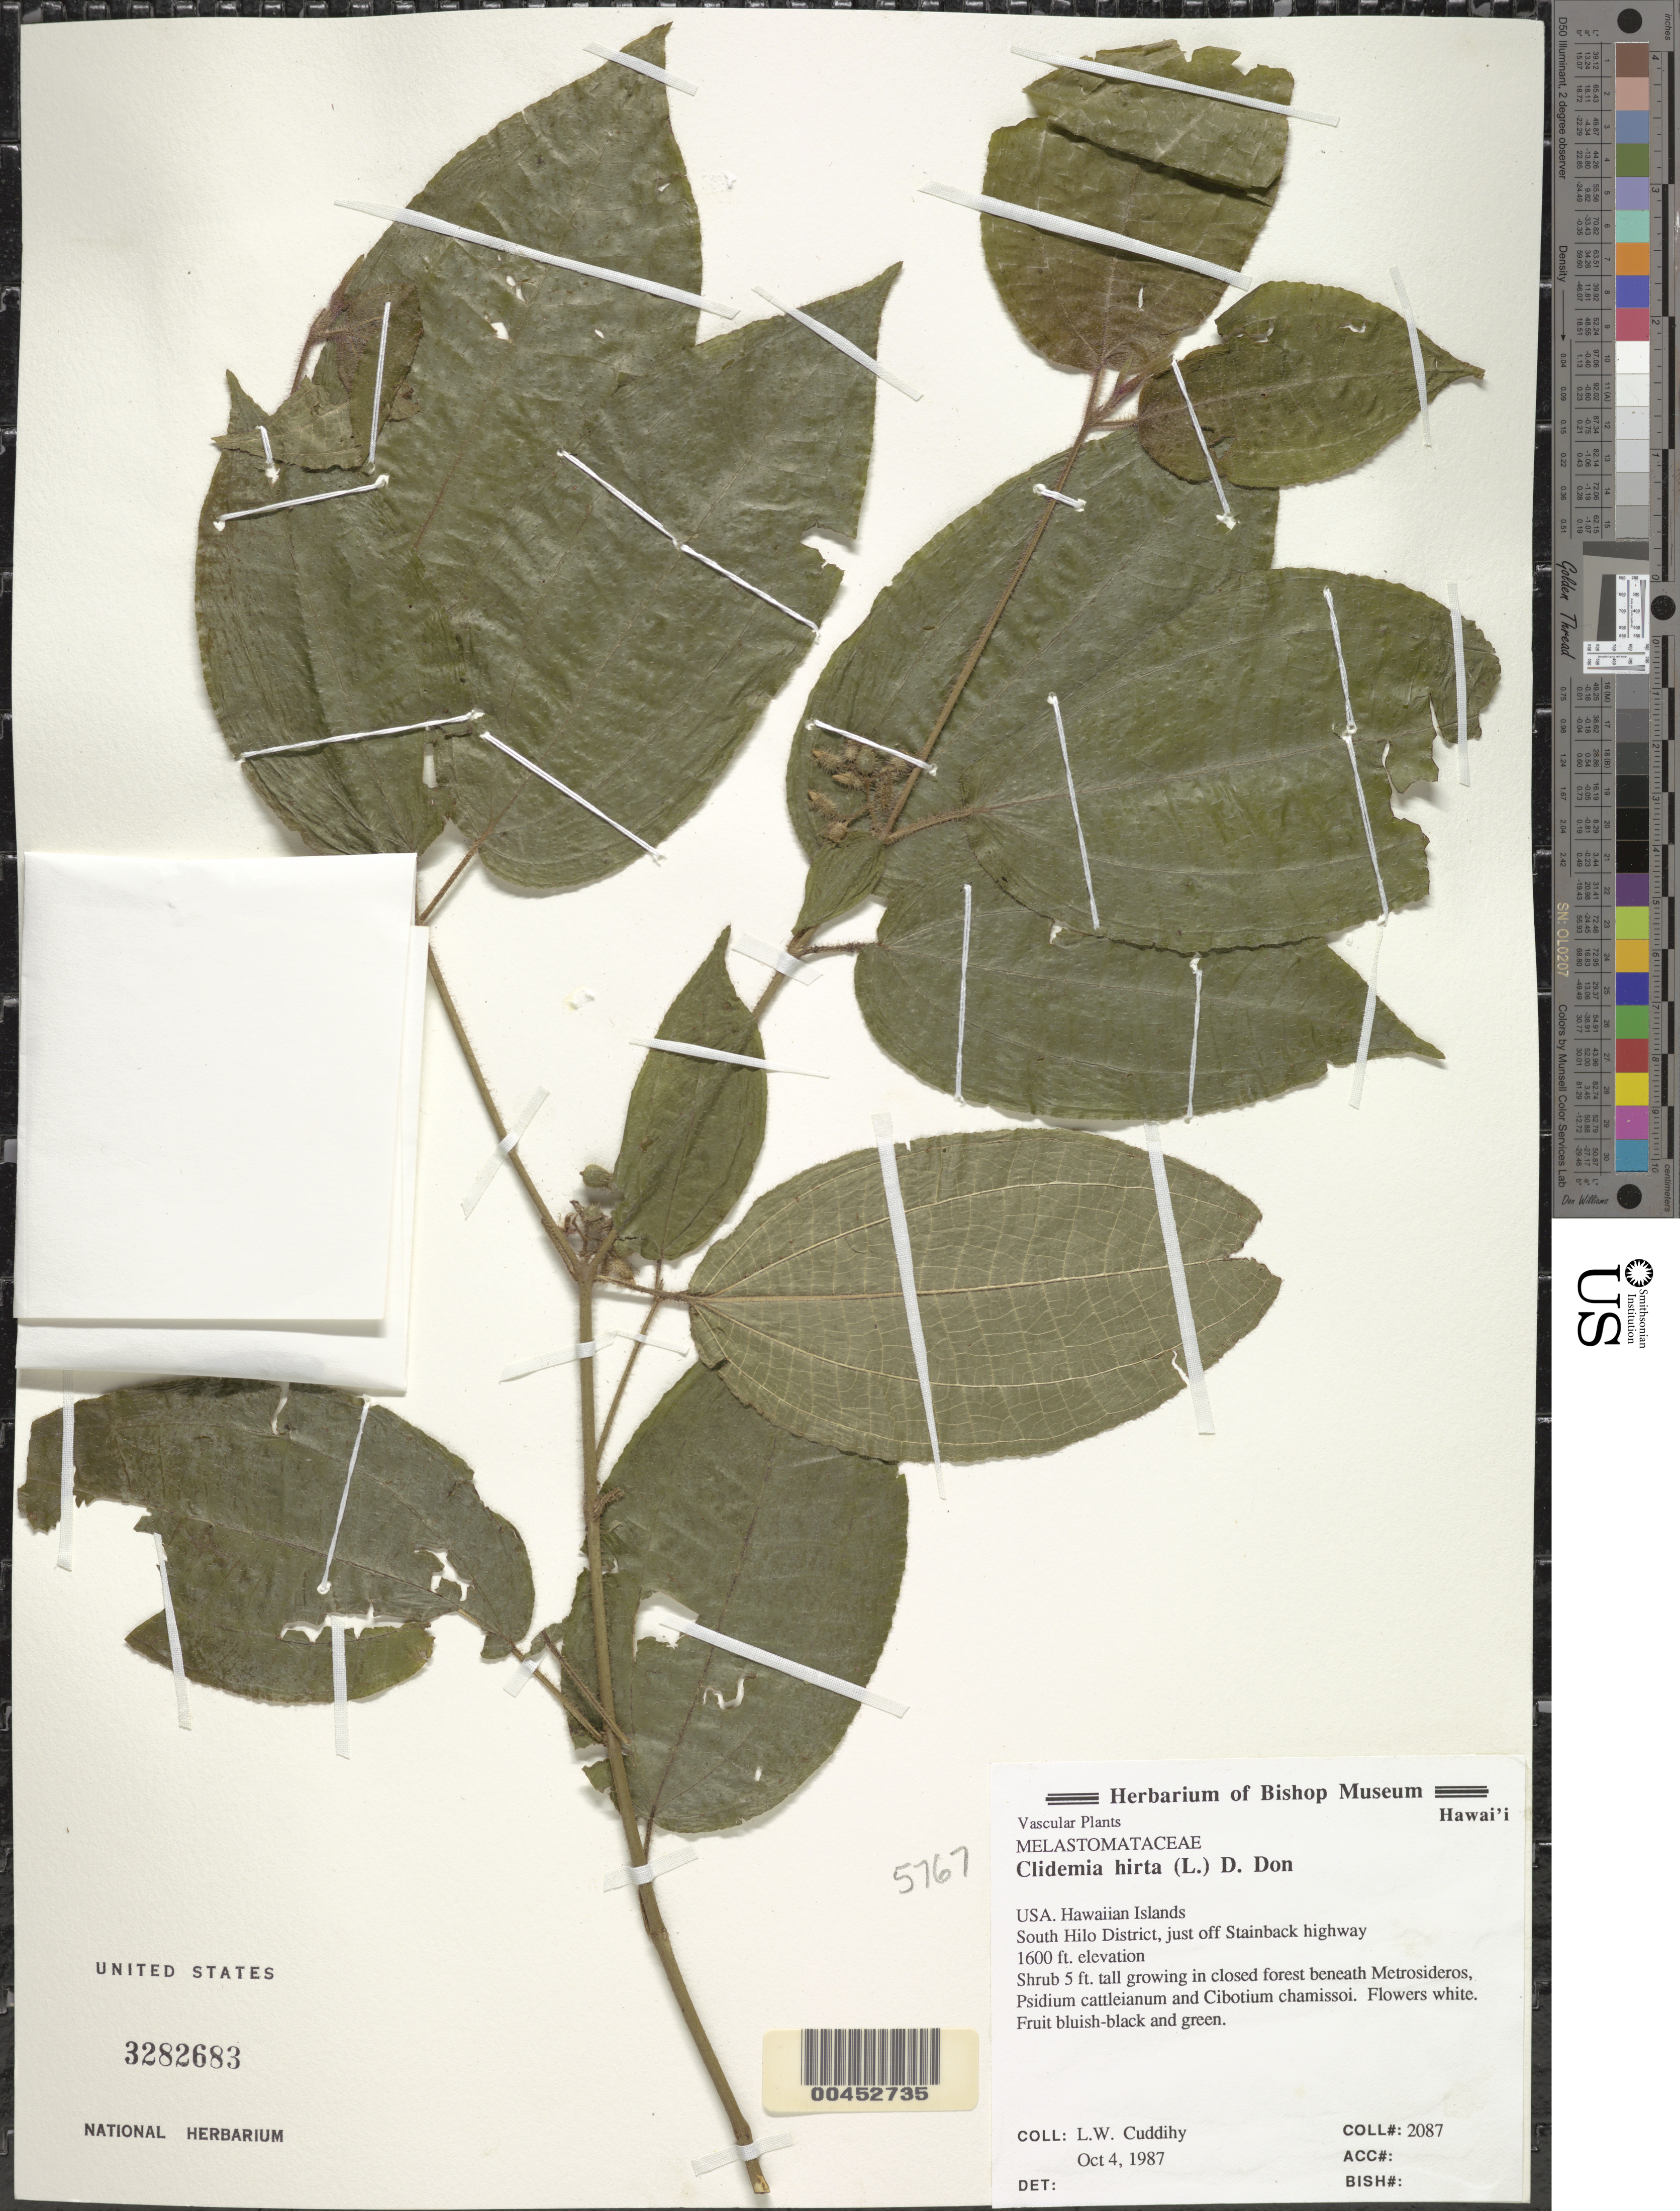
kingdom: Plantae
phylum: Tracheophyta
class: Magnoliopsida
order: Myrtales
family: Melastomataceae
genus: Miconia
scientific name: Miconia crenata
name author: (Vahl) Michelang.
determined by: Wagner, W. L., (BOT), Smithsonian Institution - National Museum of Natural History (UNITED STATES)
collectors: L. Cuddihy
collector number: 2087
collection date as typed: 4 Oct 1987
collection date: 1987-10-04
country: United States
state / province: Hawaii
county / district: Hawaii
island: Hawaii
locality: S Hilo Dist, just off Stainback Hwy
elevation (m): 488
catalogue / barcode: US 3282683